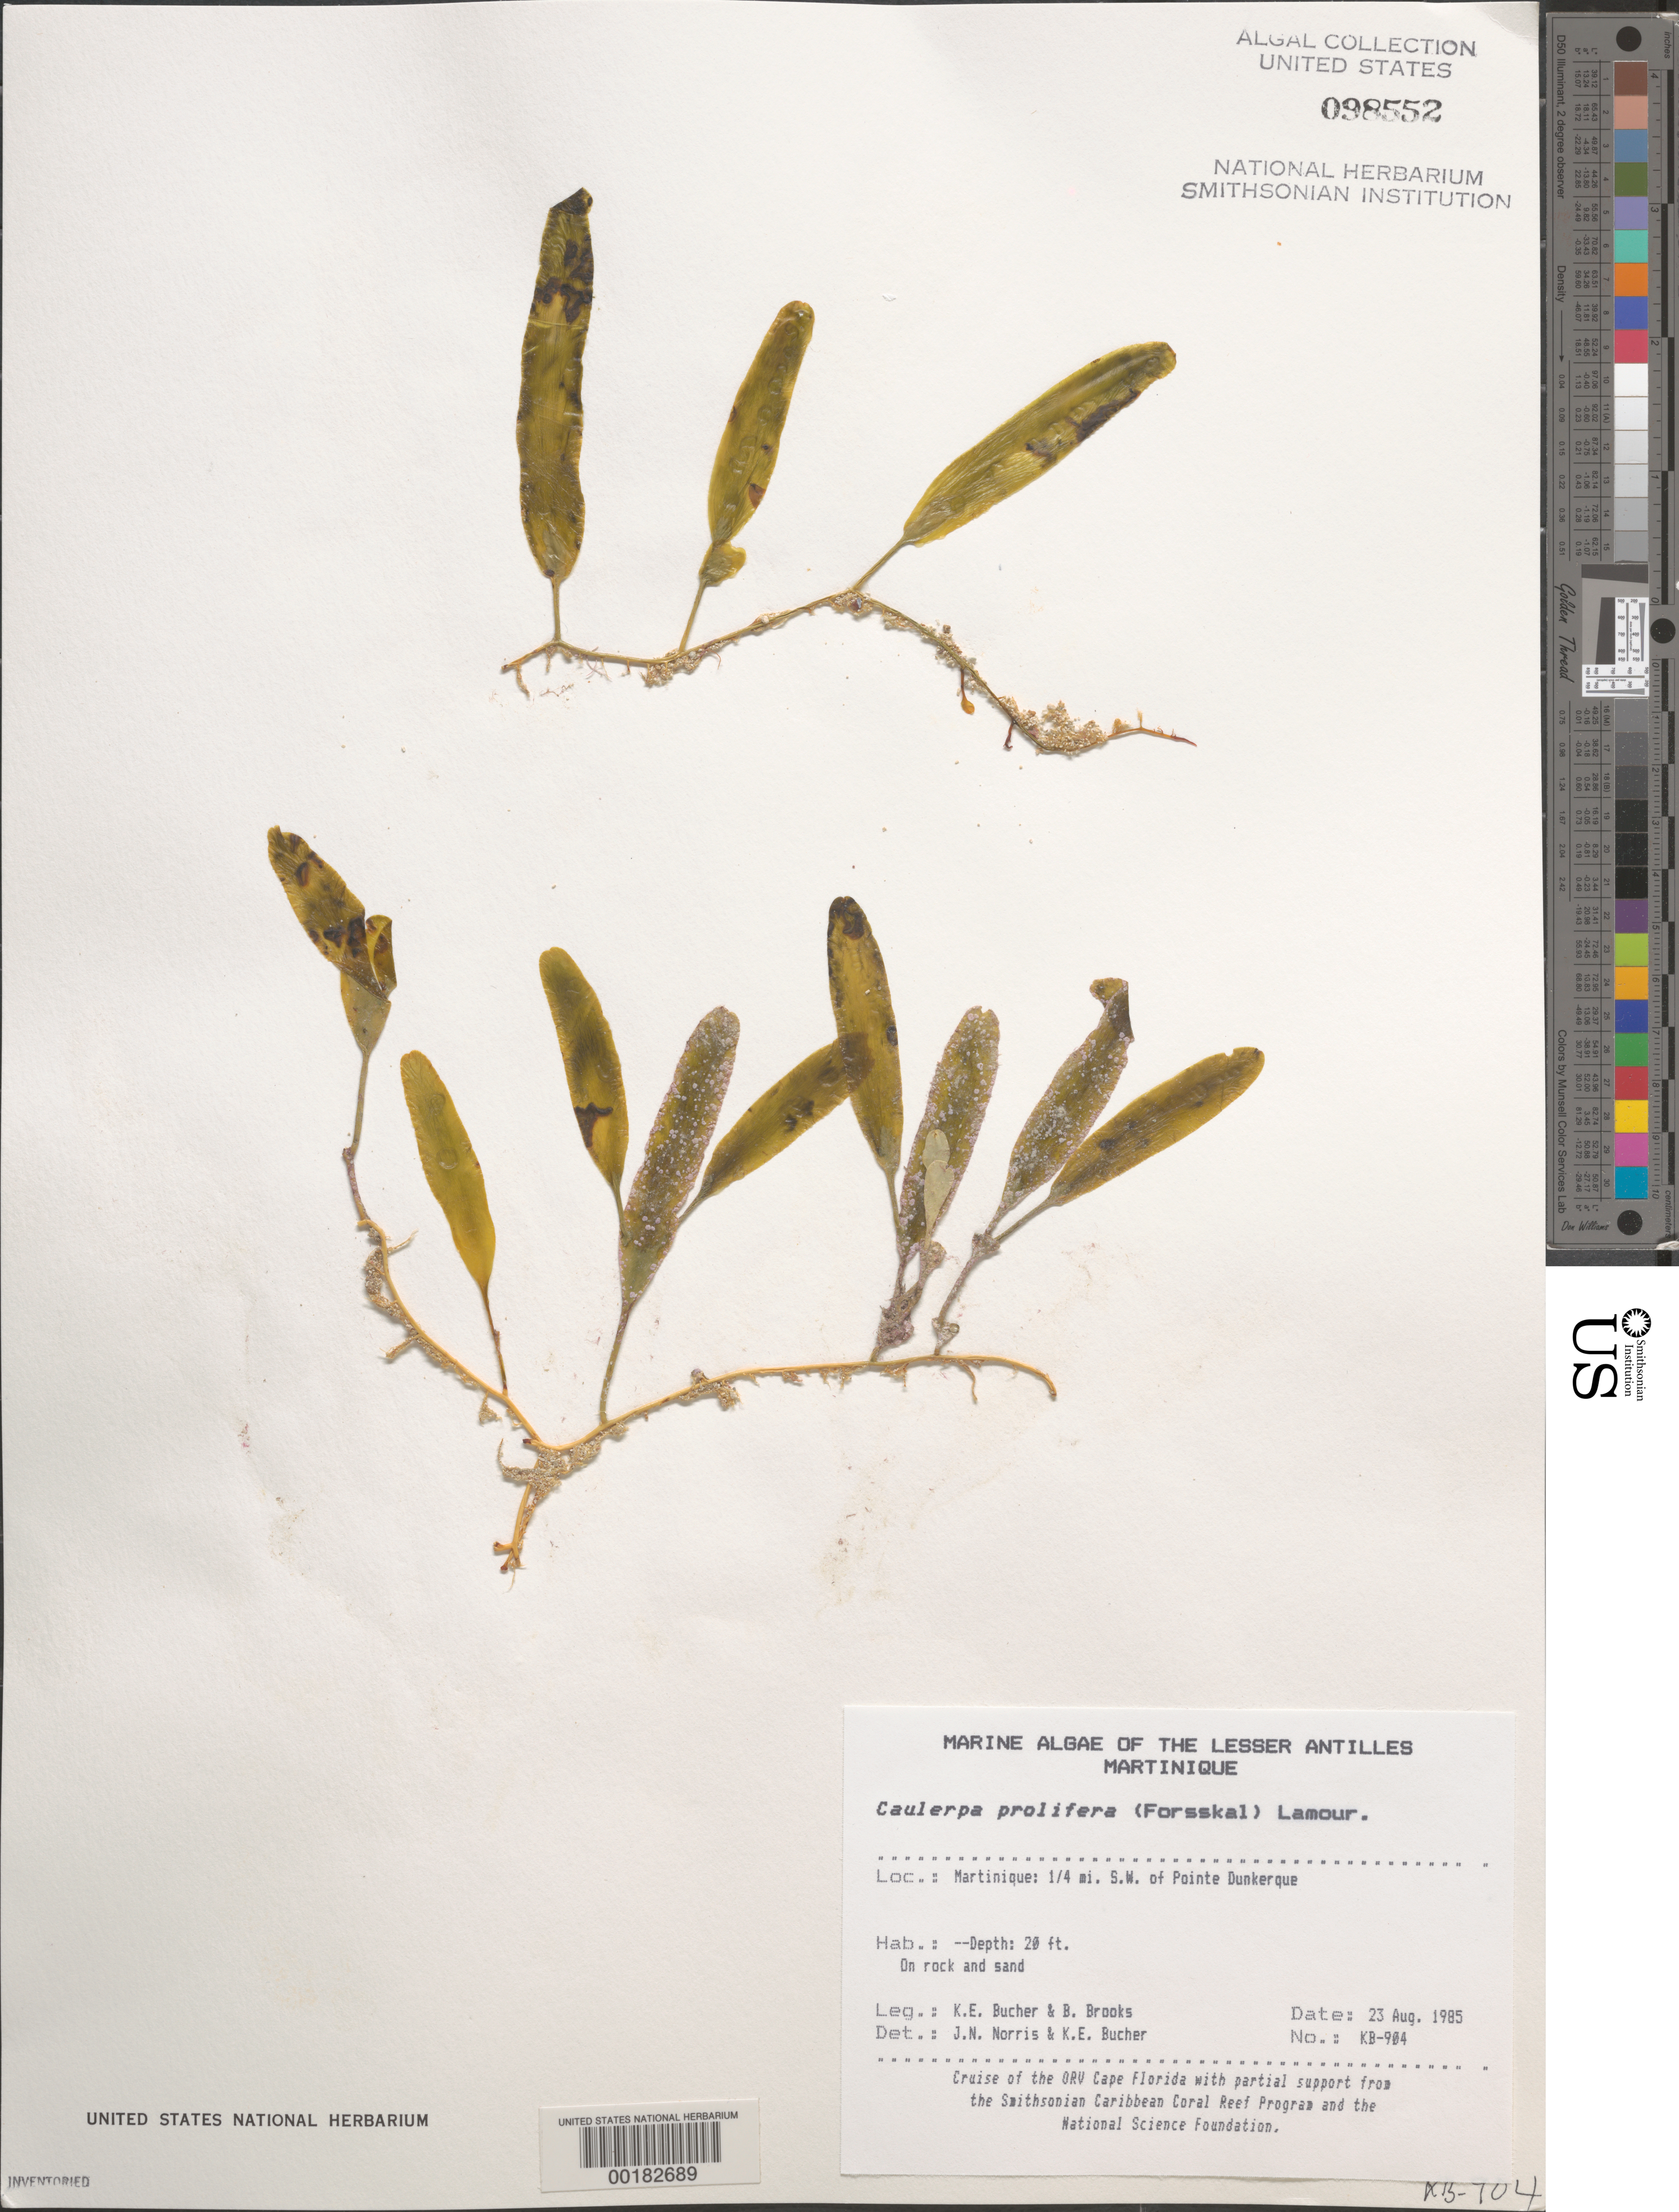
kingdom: Plantae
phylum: Chlorophyta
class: Ulvophyceae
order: Bryopsidales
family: Caulerpaceae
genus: Caulerpa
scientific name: Caulerpa prolifera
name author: (Forssk.) J.V.Lamouroux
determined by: Norris, J. N.; Bucher, K. E.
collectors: K. E. Bucher & B. Brooks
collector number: Kb-904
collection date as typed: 23 Aug 1985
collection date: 1985-08-23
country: Martinique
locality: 1/4th mile southwest of Pointe Dunkerque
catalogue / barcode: US 98552